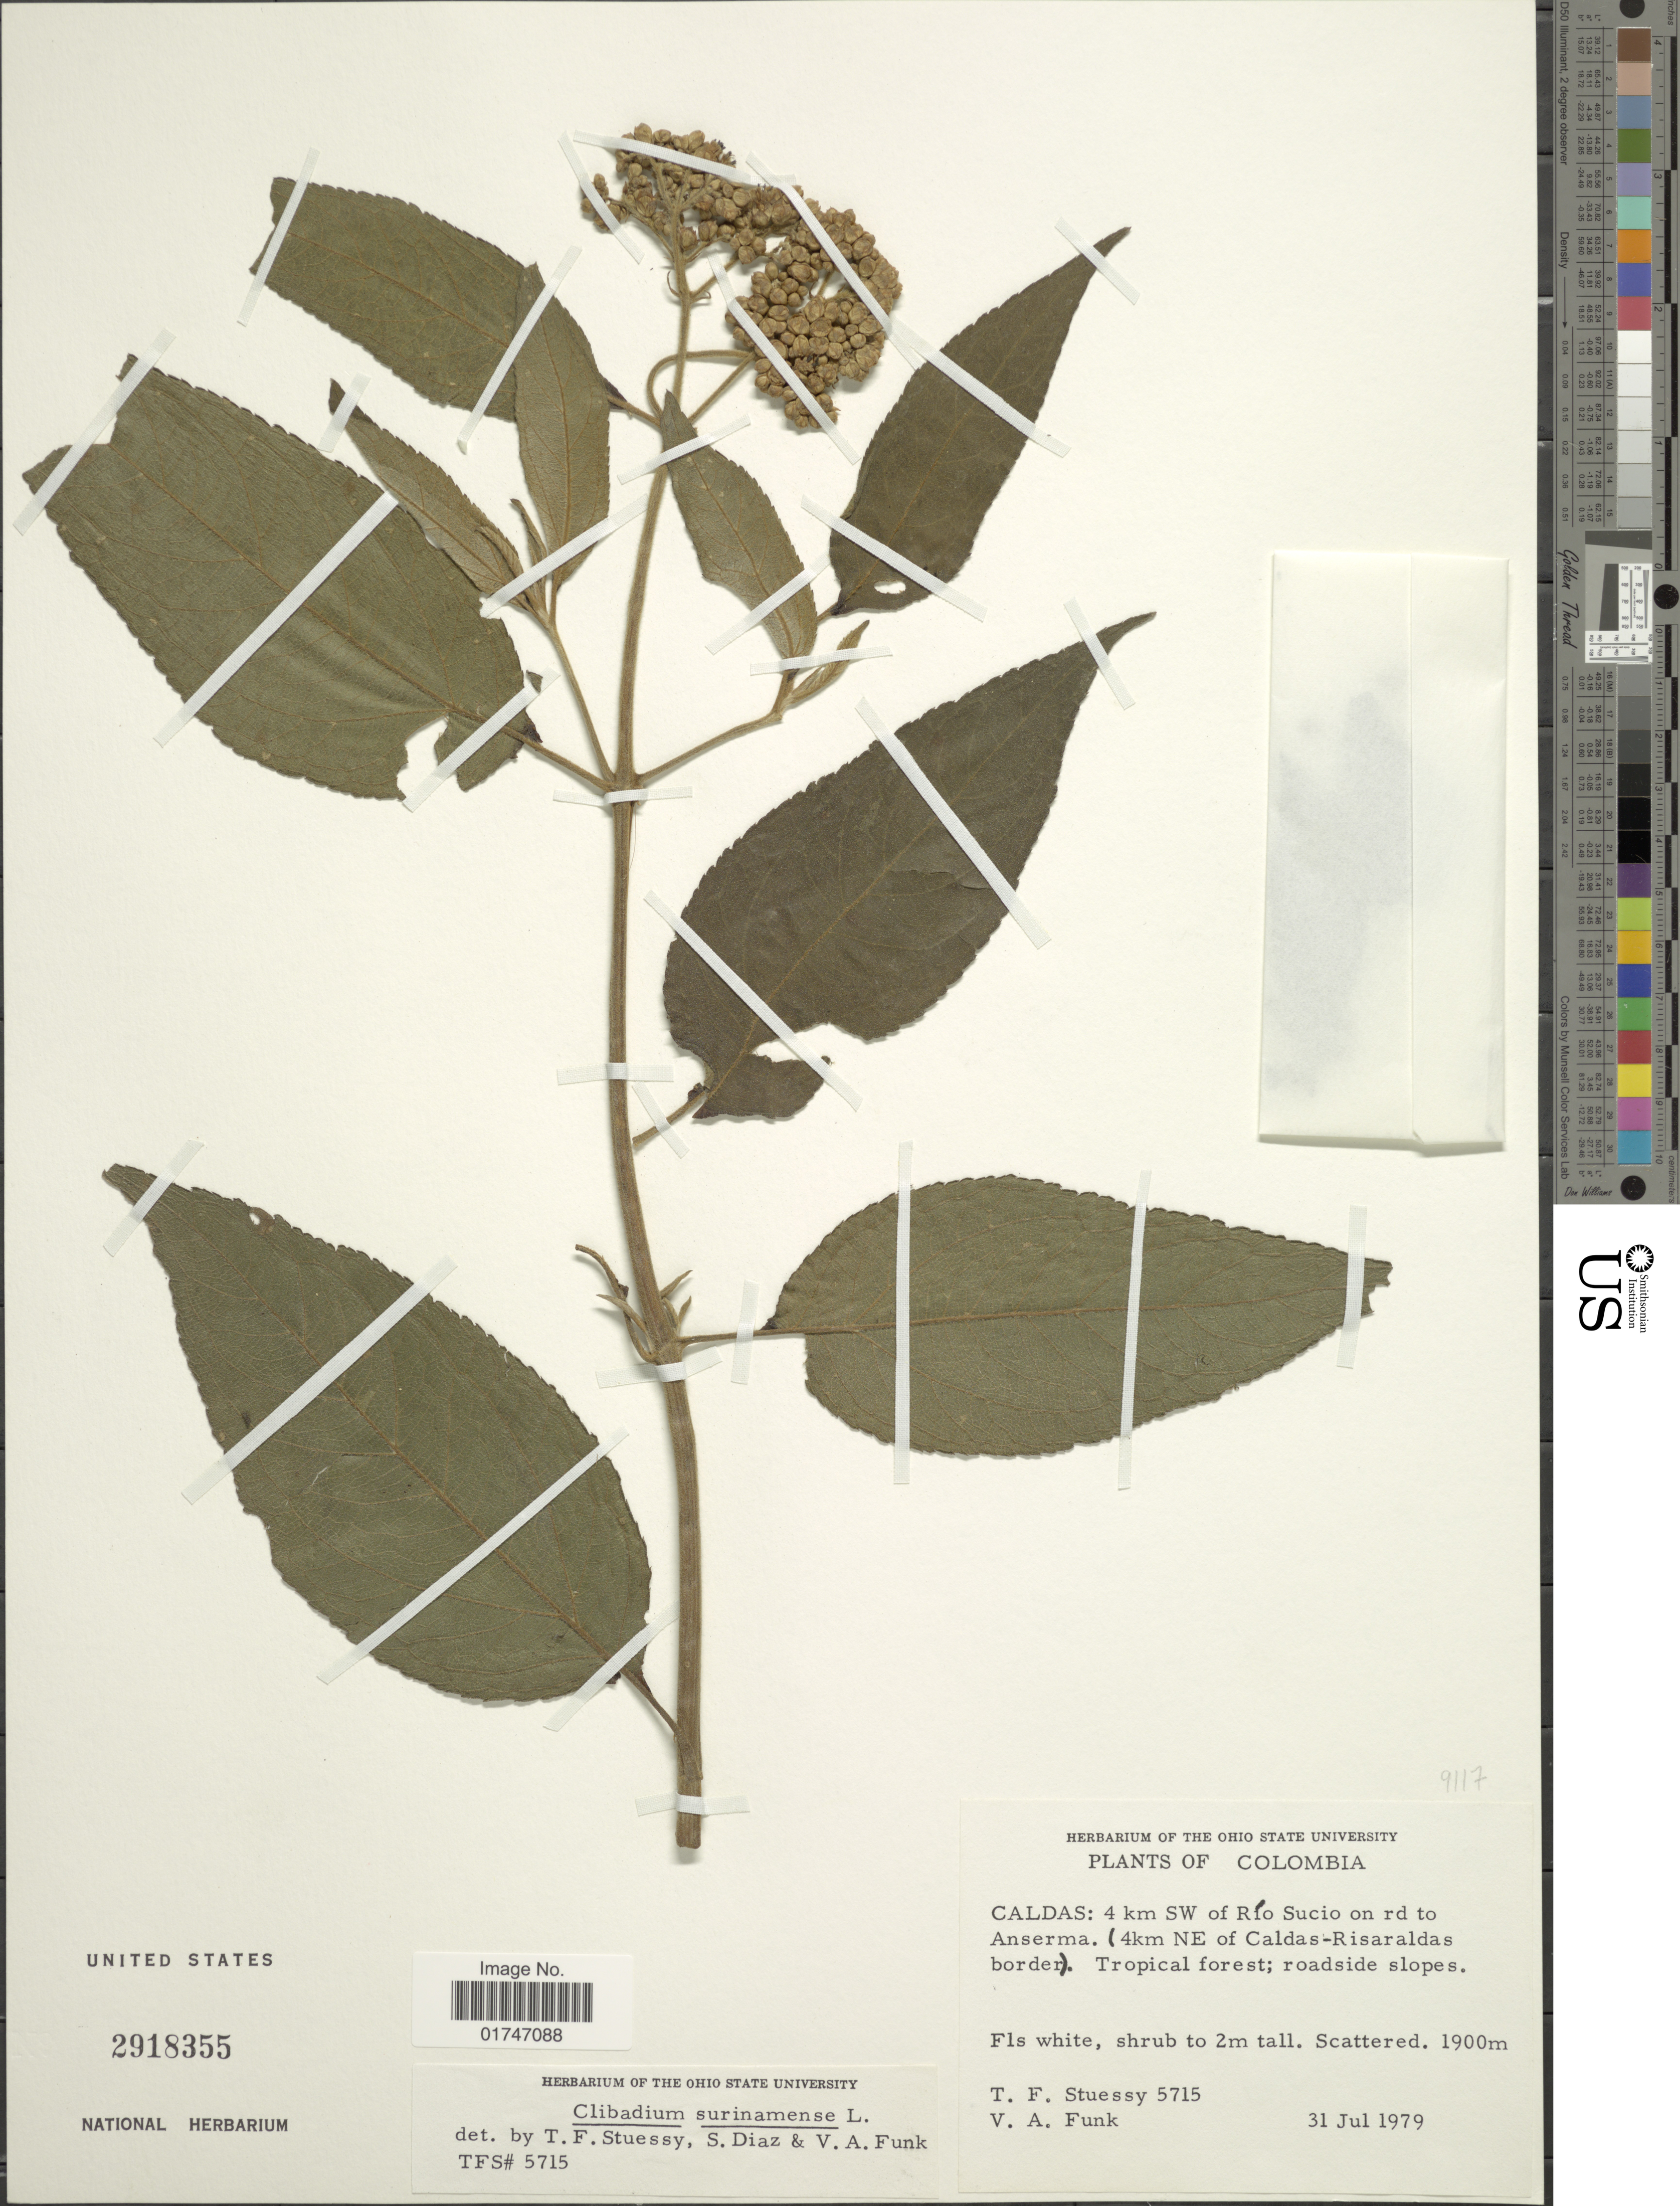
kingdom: Plantae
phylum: Tracheophyta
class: Magnoliopsida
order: Asterales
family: Asteraceae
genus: Clibadium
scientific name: Clibadium surinamense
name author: L.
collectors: T. Stuessy & V. Funk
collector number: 5715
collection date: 1979-07-31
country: Colombia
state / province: Caldas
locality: Caldas: 4 km SW of Río Sucio on rd to Anserma (4 km NE of Caldas-Risaraldas border)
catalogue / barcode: US 2918355